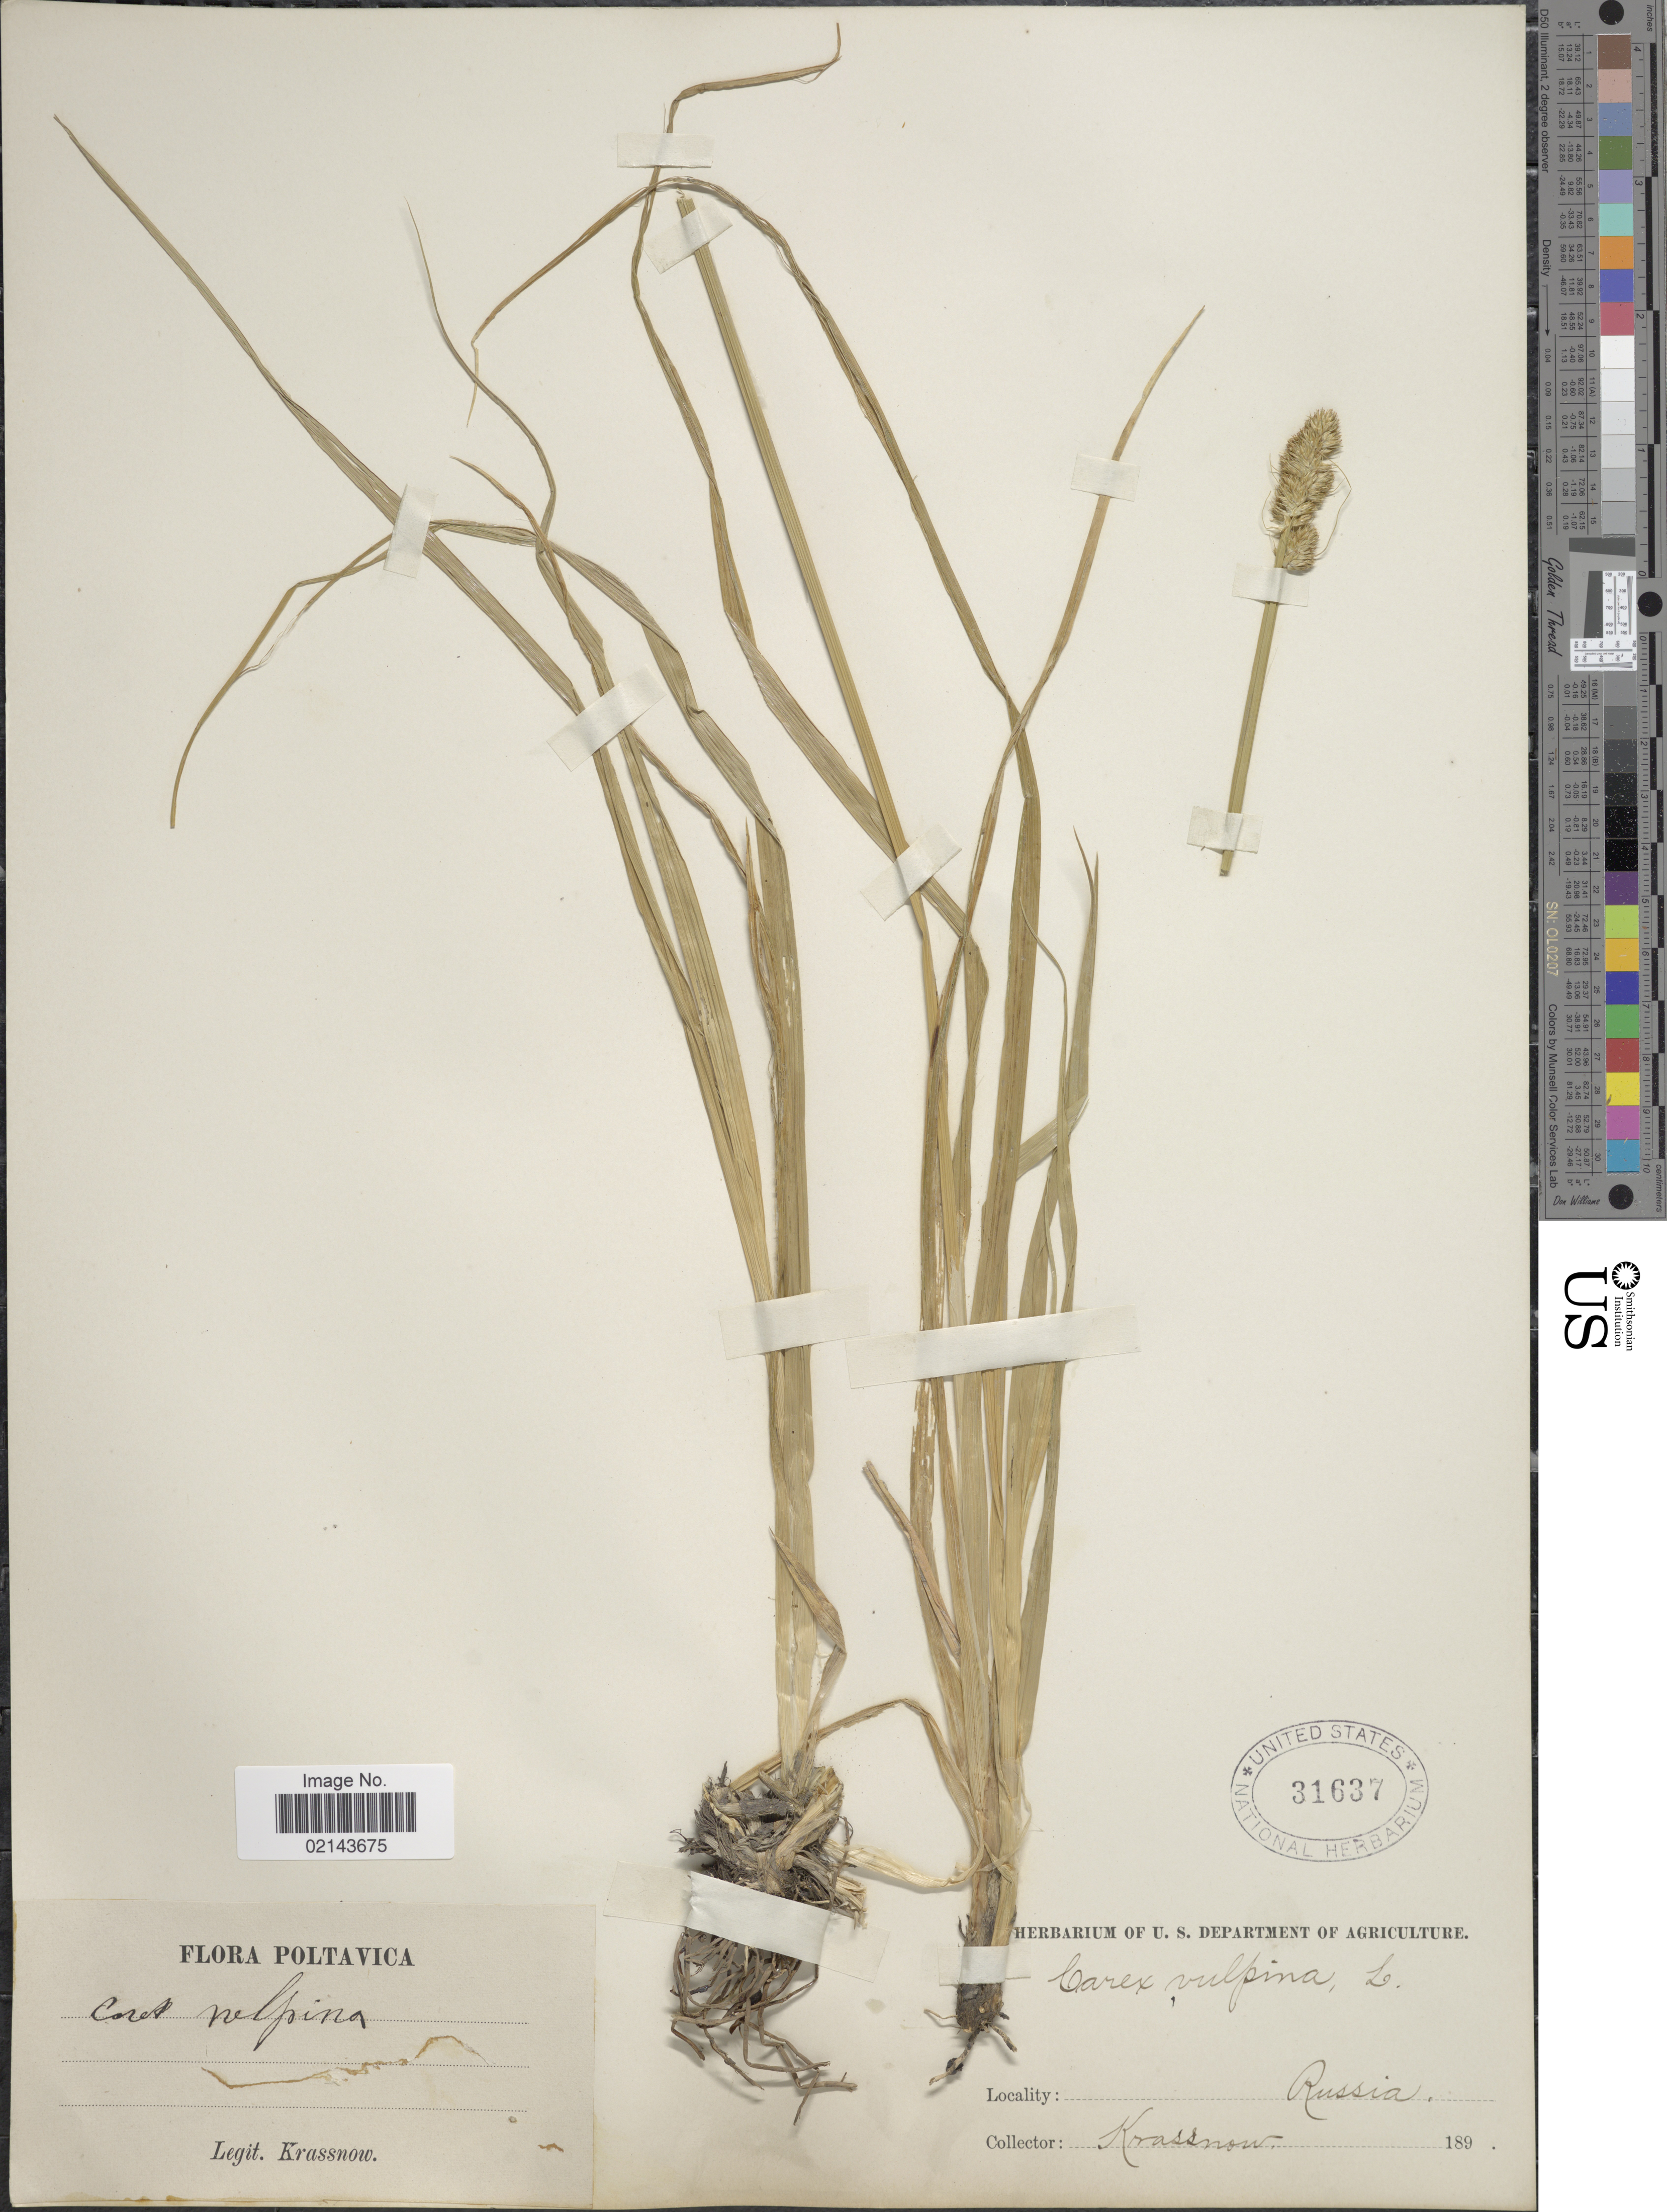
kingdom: Plantae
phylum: Tracheophyta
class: Liliopsida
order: Poales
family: Cyperaceae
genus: Carex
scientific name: Carex vulpina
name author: L.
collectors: -. Krassnow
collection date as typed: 189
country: Ukraine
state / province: Poltava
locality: Russia, Poltavica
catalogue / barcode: US 31637